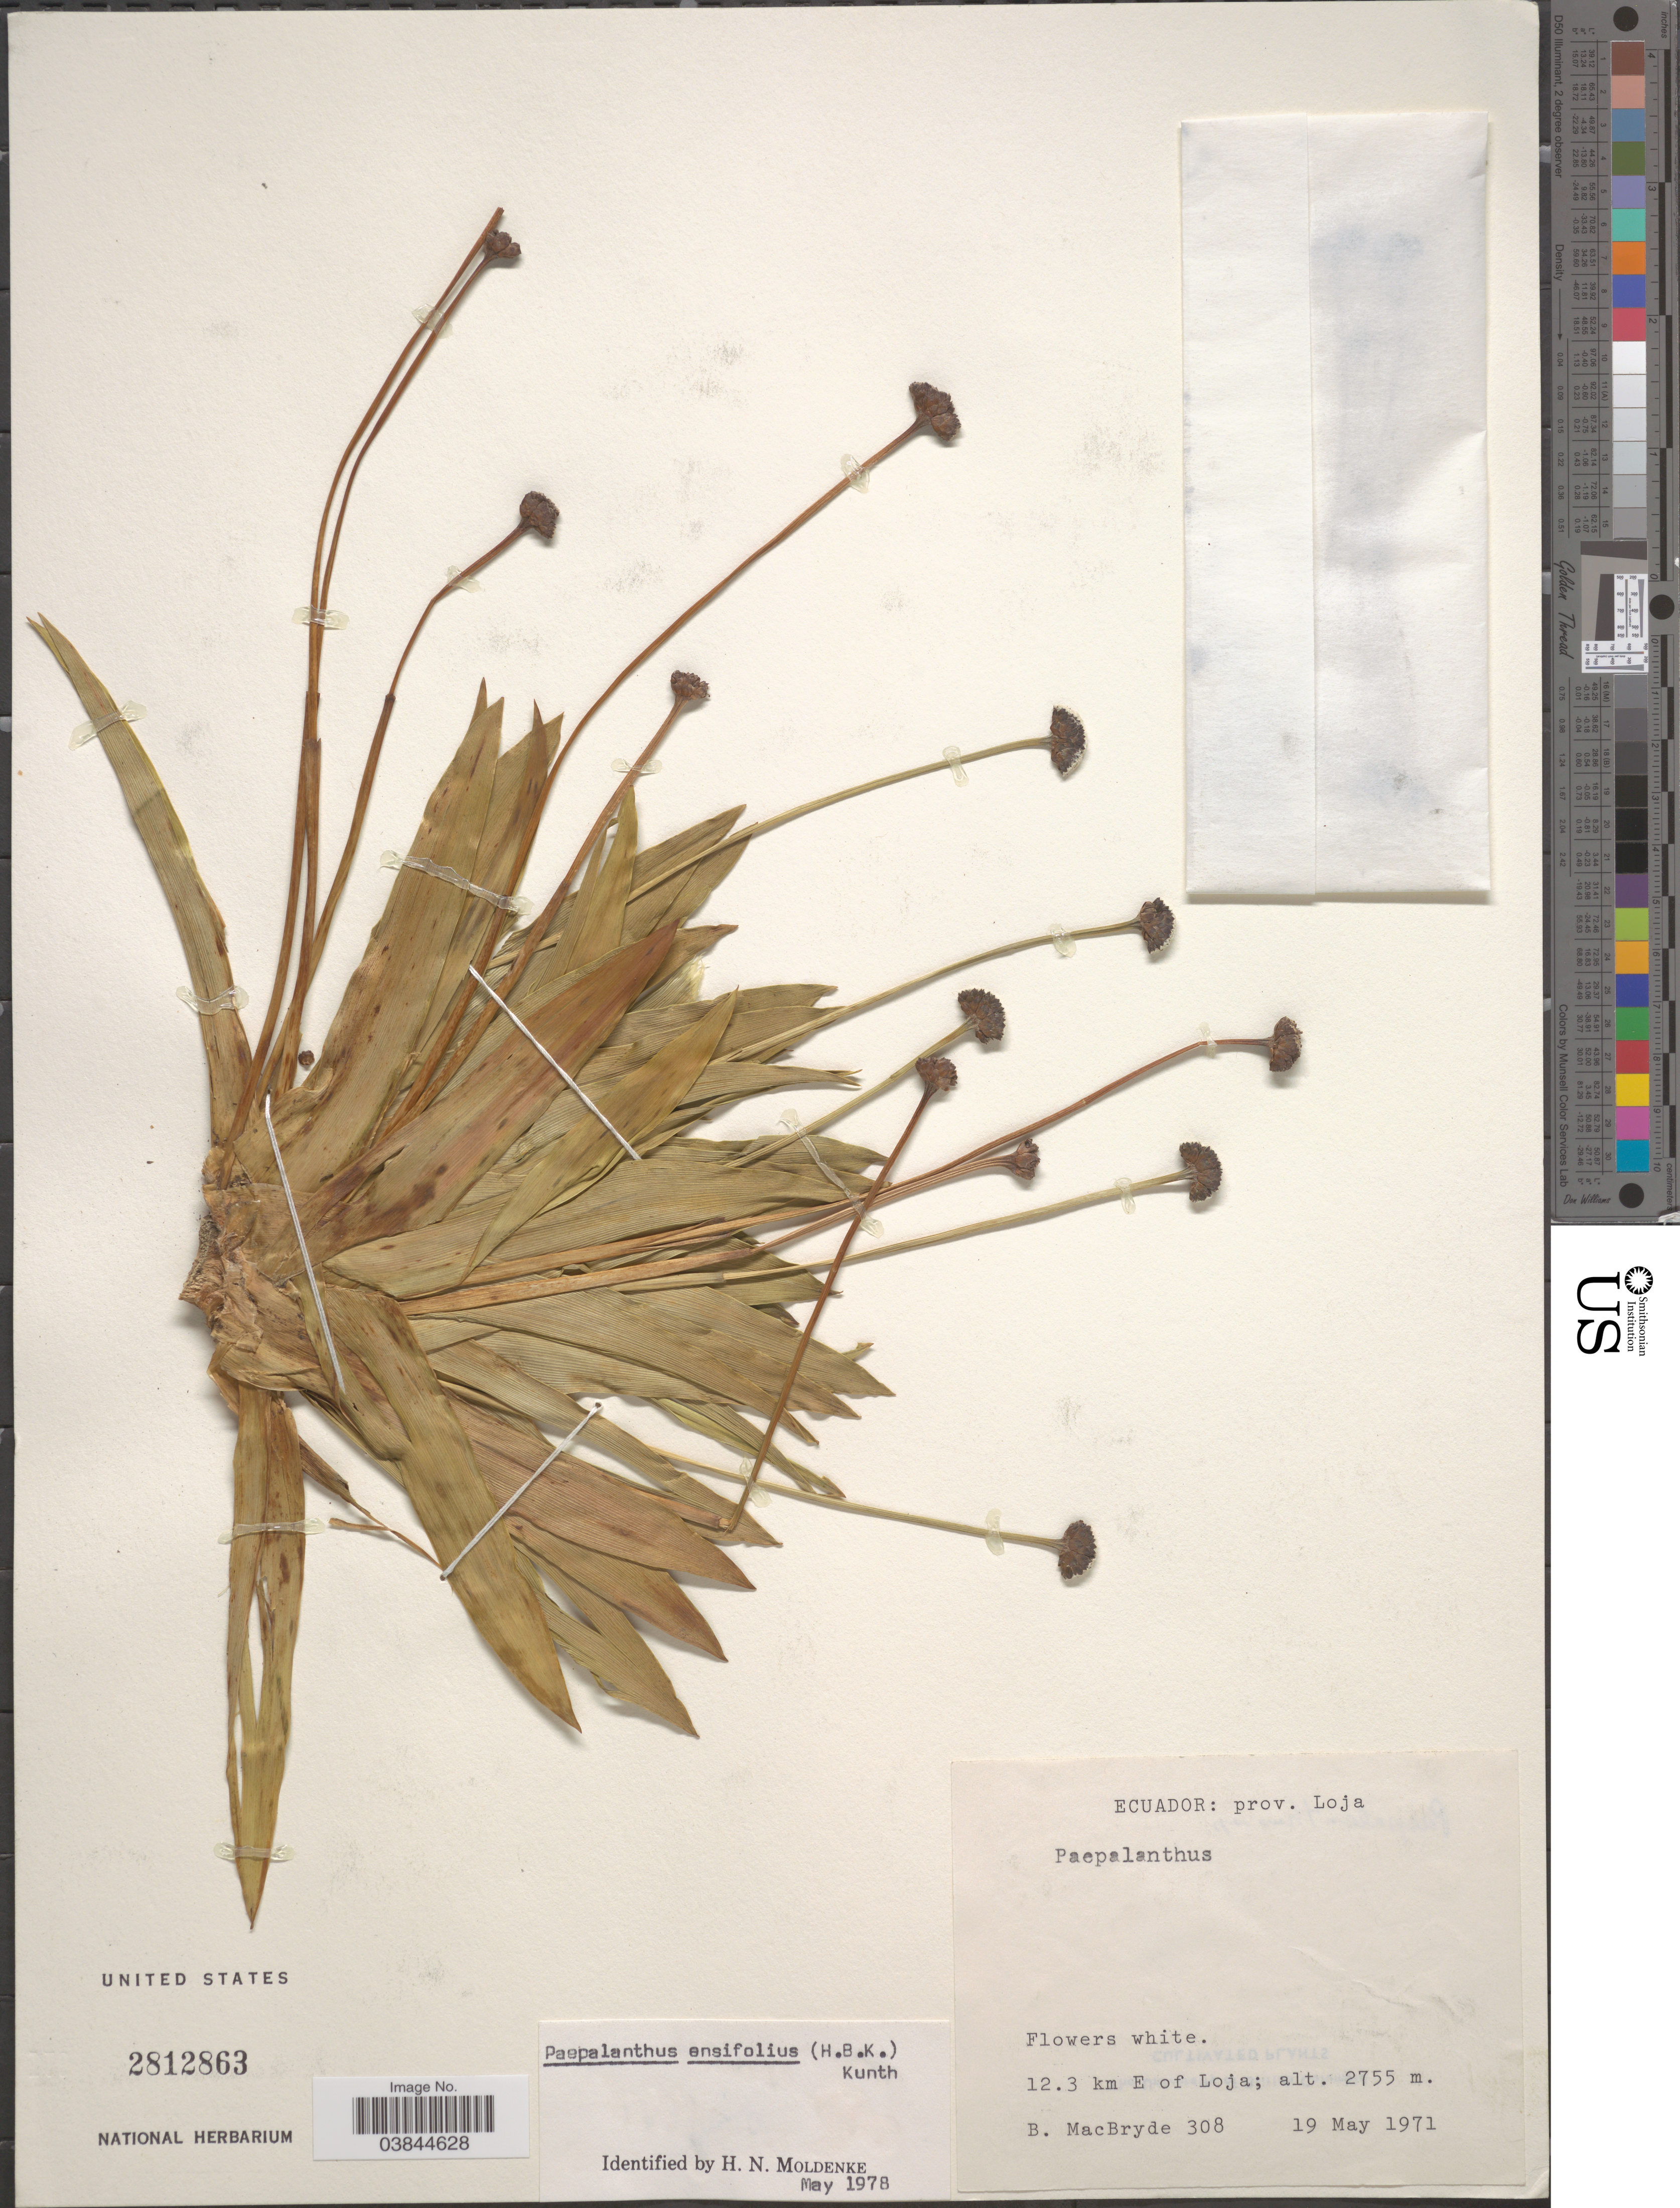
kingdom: Plantae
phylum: Tracheophyta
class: Liliopsida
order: Poales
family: Eriocaulaceae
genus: Paepalanthus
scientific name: Paepalanthus celsus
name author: Tissot-Sq.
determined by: Sauthier, Laura Jeanne, (SPF), Universidade de Sao Paulo (BRAZIL)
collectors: B. MacBryde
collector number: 308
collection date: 1971-05-19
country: Ecuador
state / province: Loja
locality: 12.3 km E of Loja.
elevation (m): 2755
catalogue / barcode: US 2812863